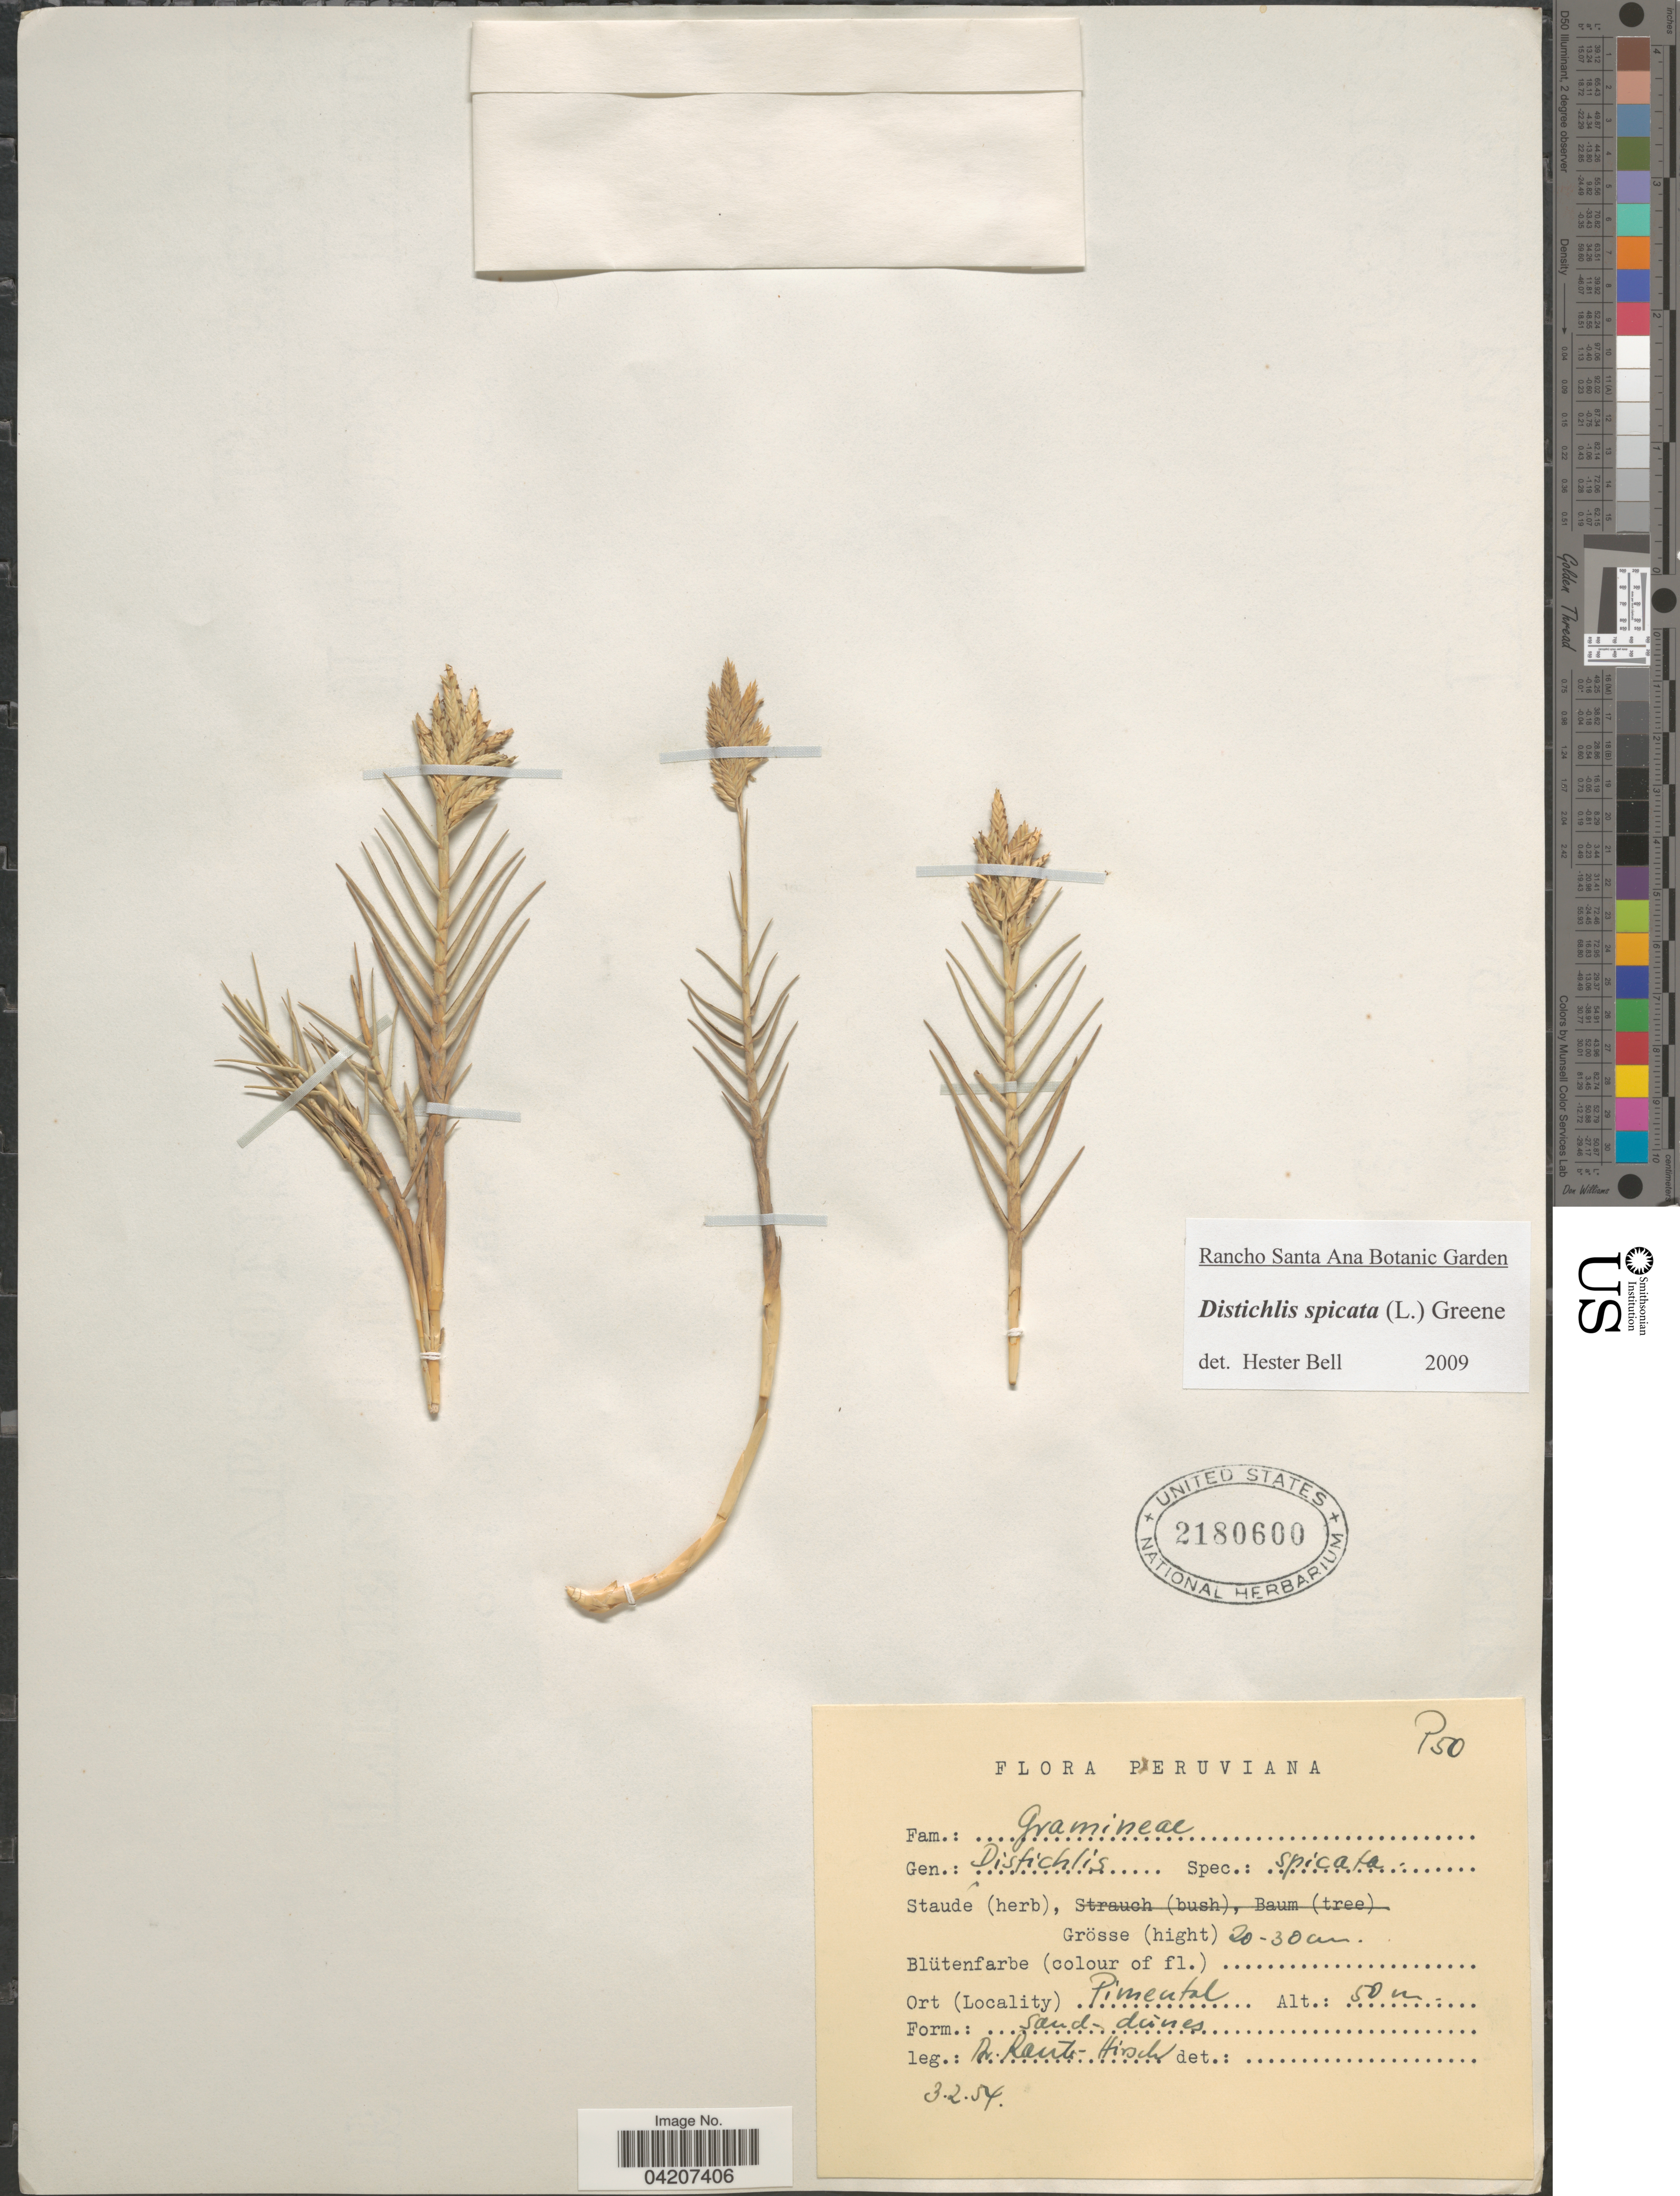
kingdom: Plantae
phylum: Tracheophyta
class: Liliopsida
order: Poales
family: Poaceae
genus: Distichlis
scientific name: Distichlis spicata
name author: (L.) Greene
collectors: -. Rauh & Hirsch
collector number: P50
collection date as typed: Transcribed d/m/y: 3/2/54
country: Peru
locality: Pimental.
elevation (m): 50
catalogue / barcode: US 2180600